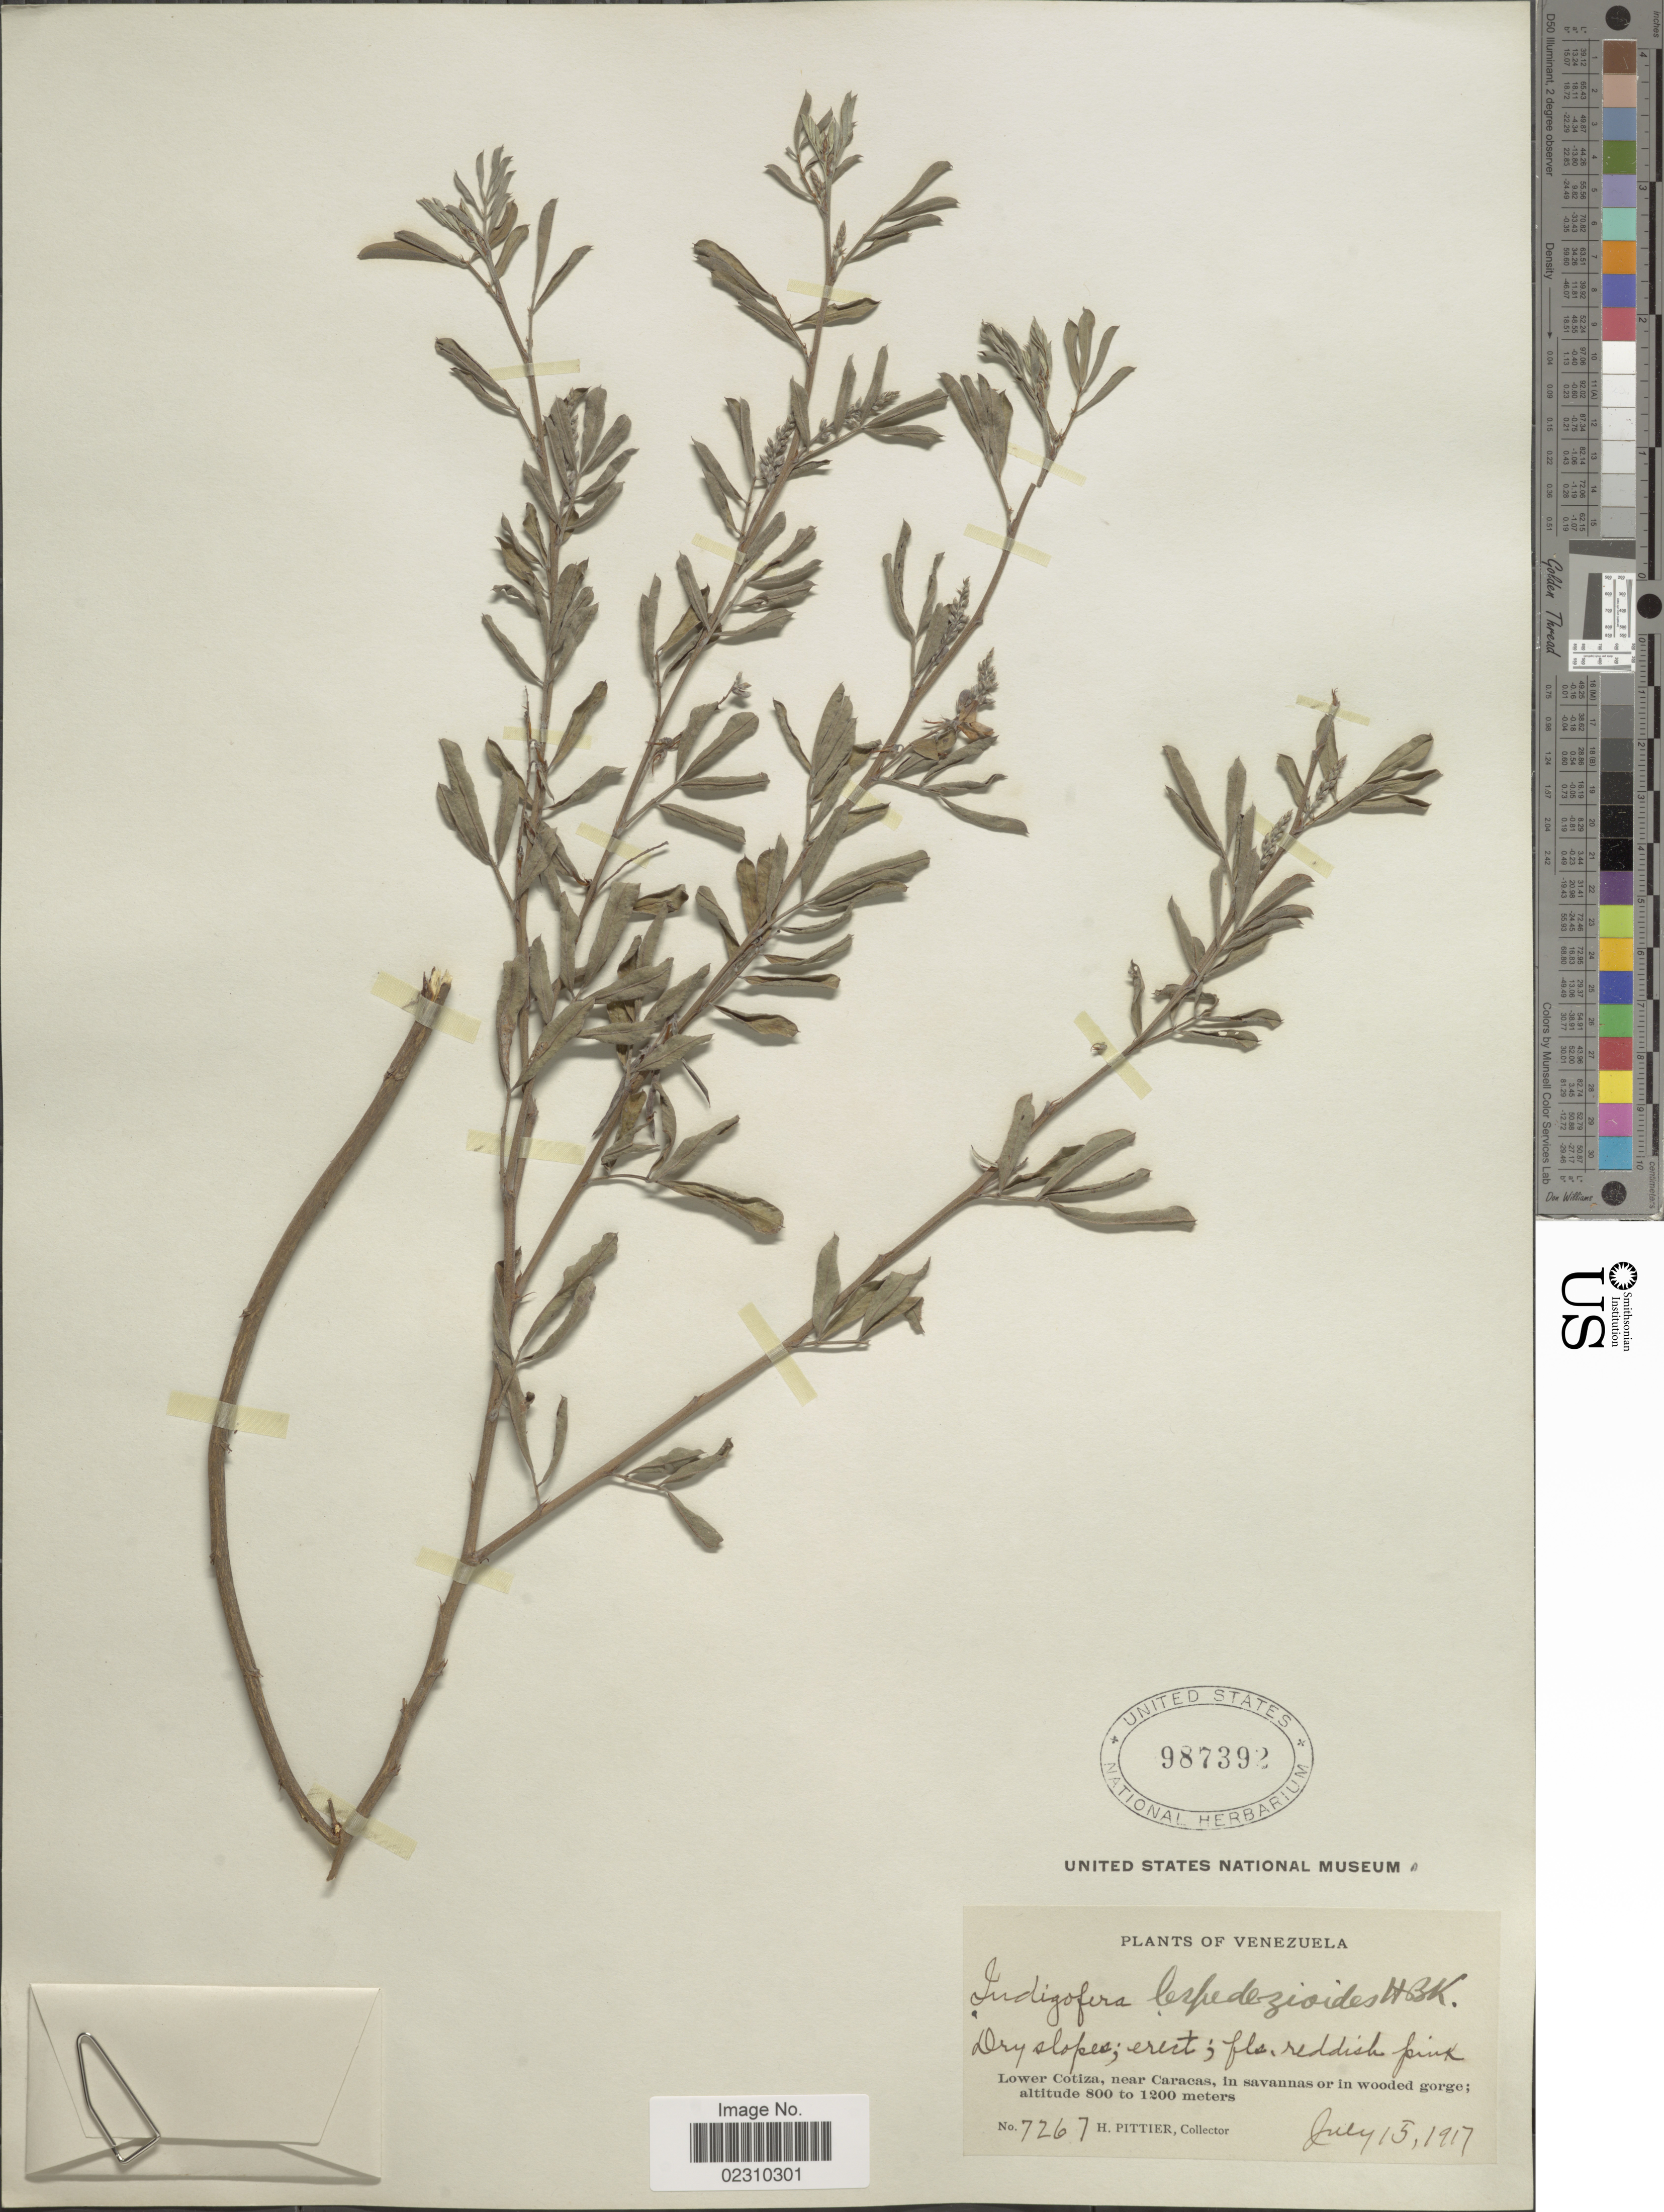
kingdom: Plantae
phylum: Tracheophyta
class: Magnoliopsida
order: Fabales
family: Fabaceae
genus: Indigofera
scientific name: Indigofera lespedezioides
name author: Kunth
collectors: H. F. Pittier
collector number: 7267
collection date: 1917-07-15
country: Venezuela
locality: Lower Cotiza, near Caracas, in savannas or in wooded gorge.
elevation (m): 800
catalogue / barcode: US 987392